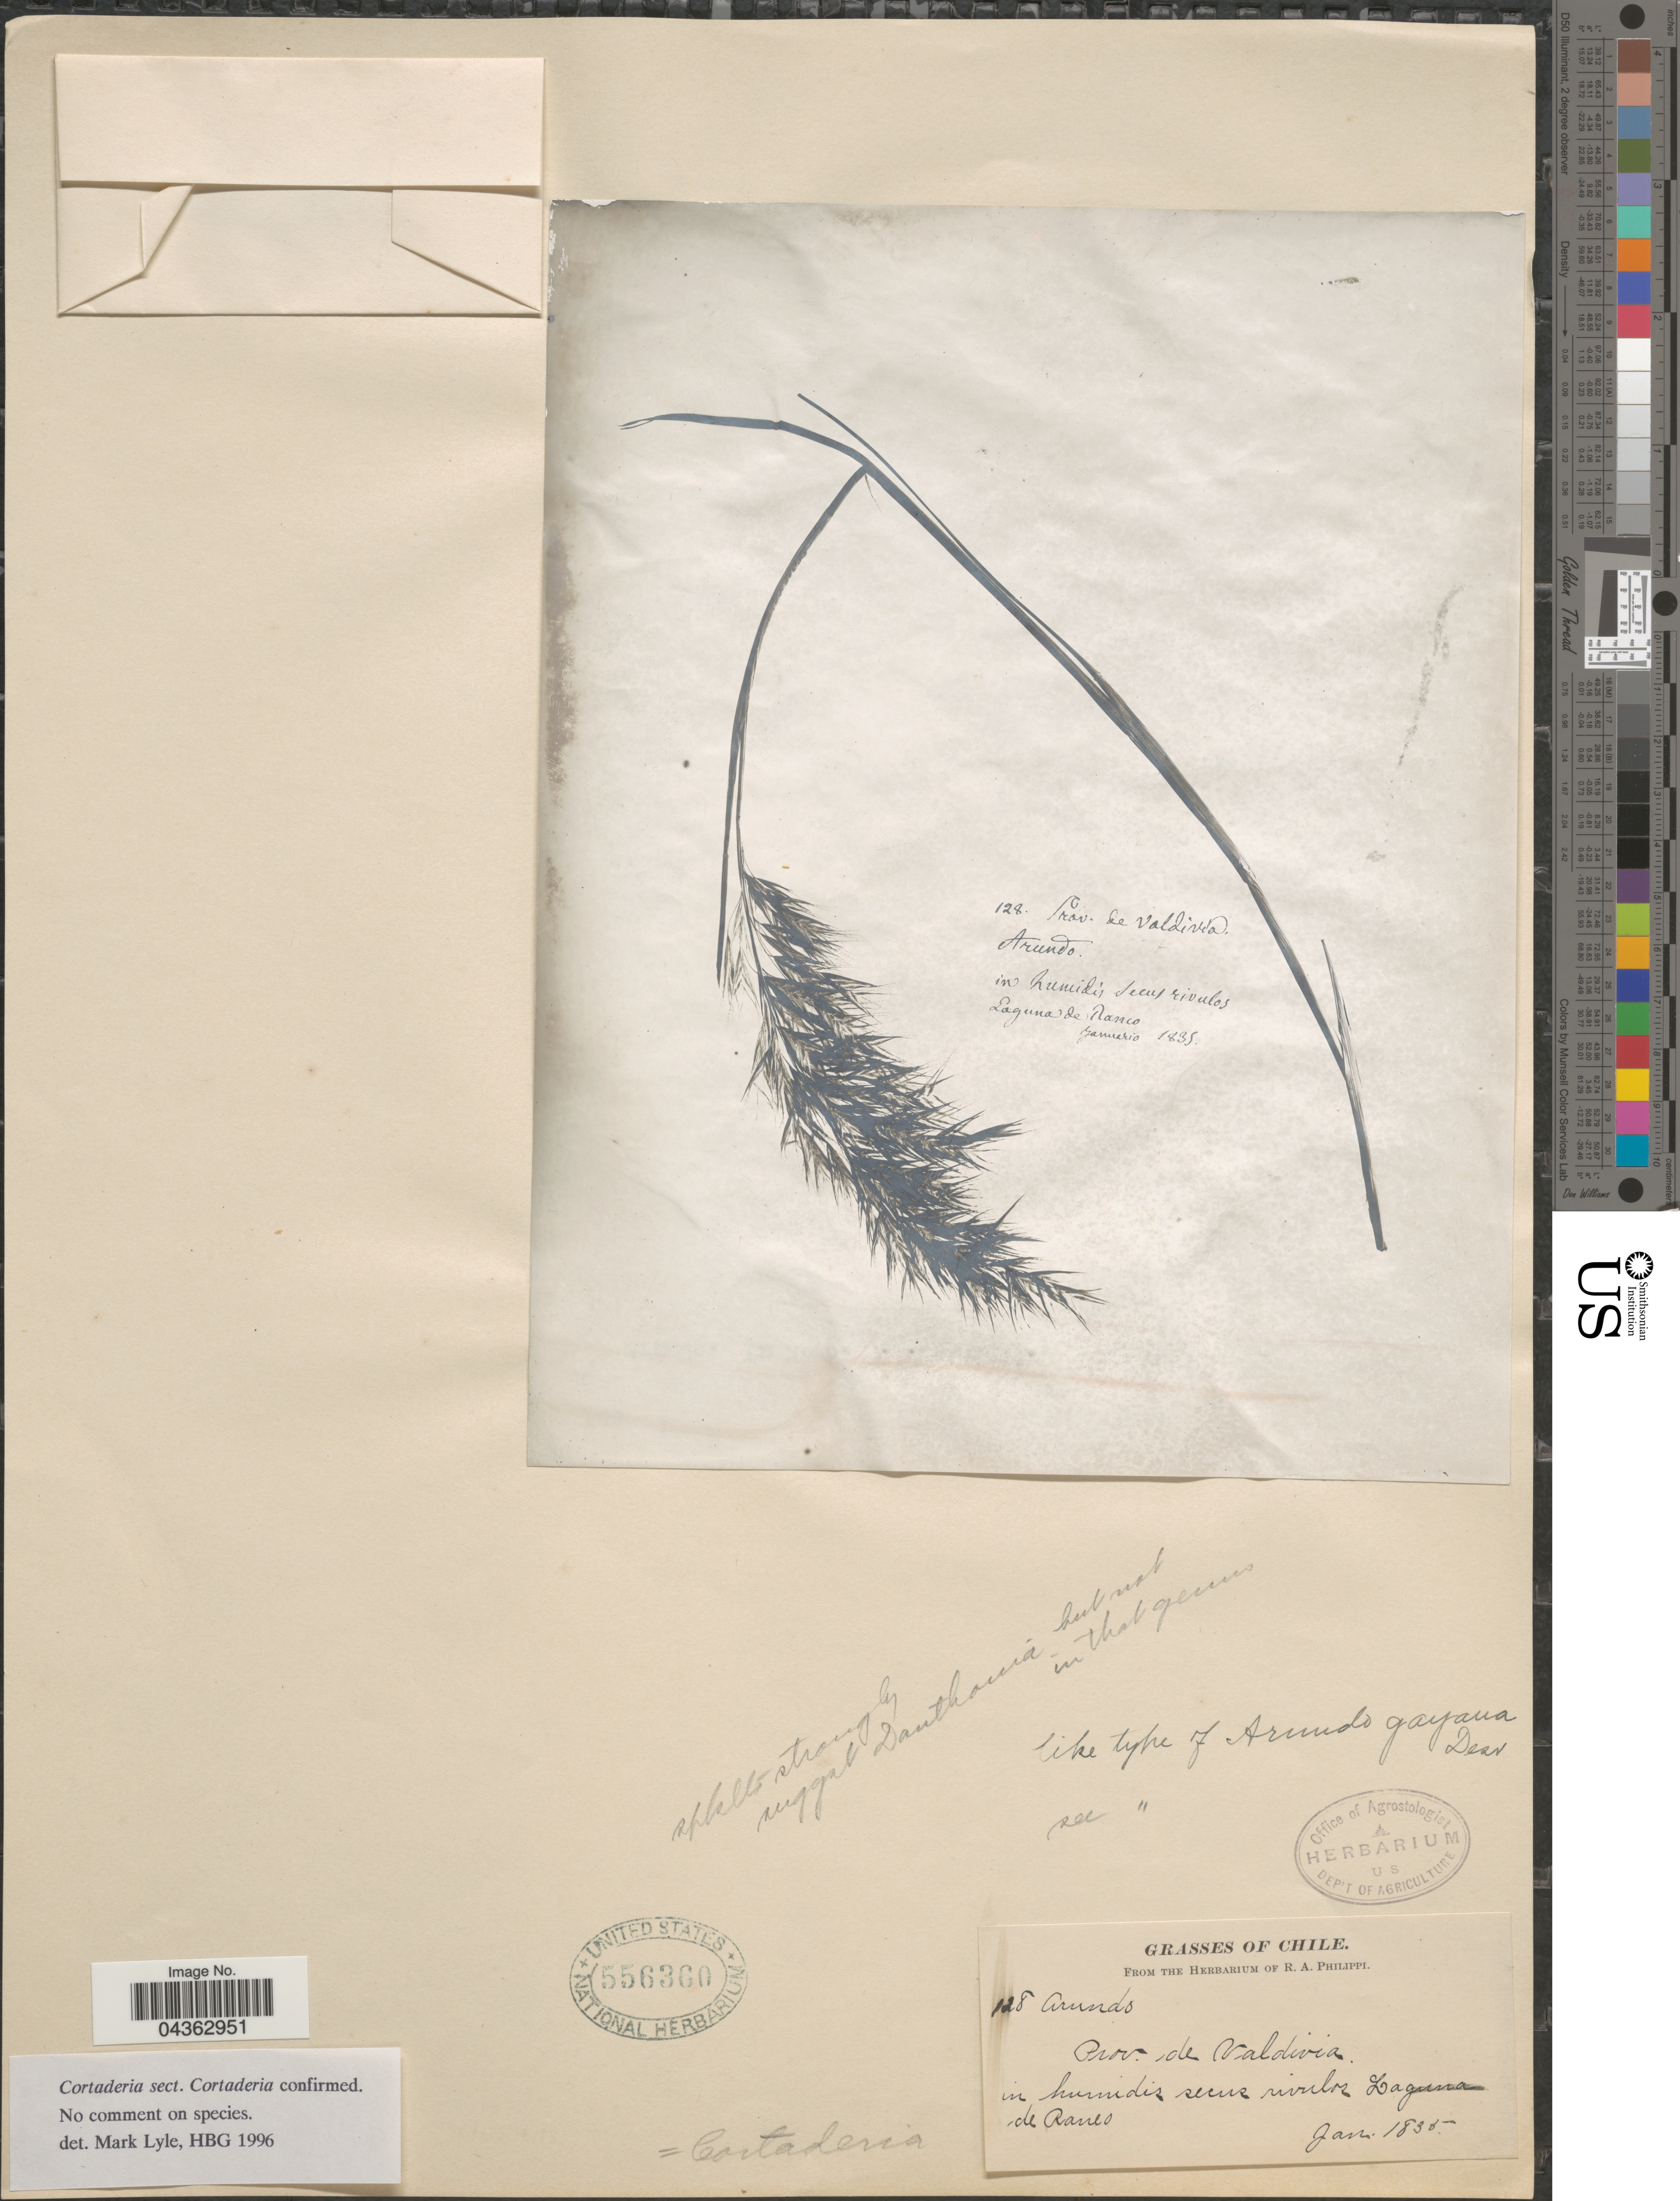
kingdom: Plantae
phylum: Tracheophyta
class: Liliopsida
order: Poales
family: Poaceae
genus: Cortaderia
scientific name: Cortaderia sp.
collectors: ex. herb. R.A. Philippi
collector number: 128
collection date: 1835-01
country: Chile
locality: Prov. de Valdivia in humidis secus rivulos Laguna de Ranco.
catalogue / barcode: US 556360